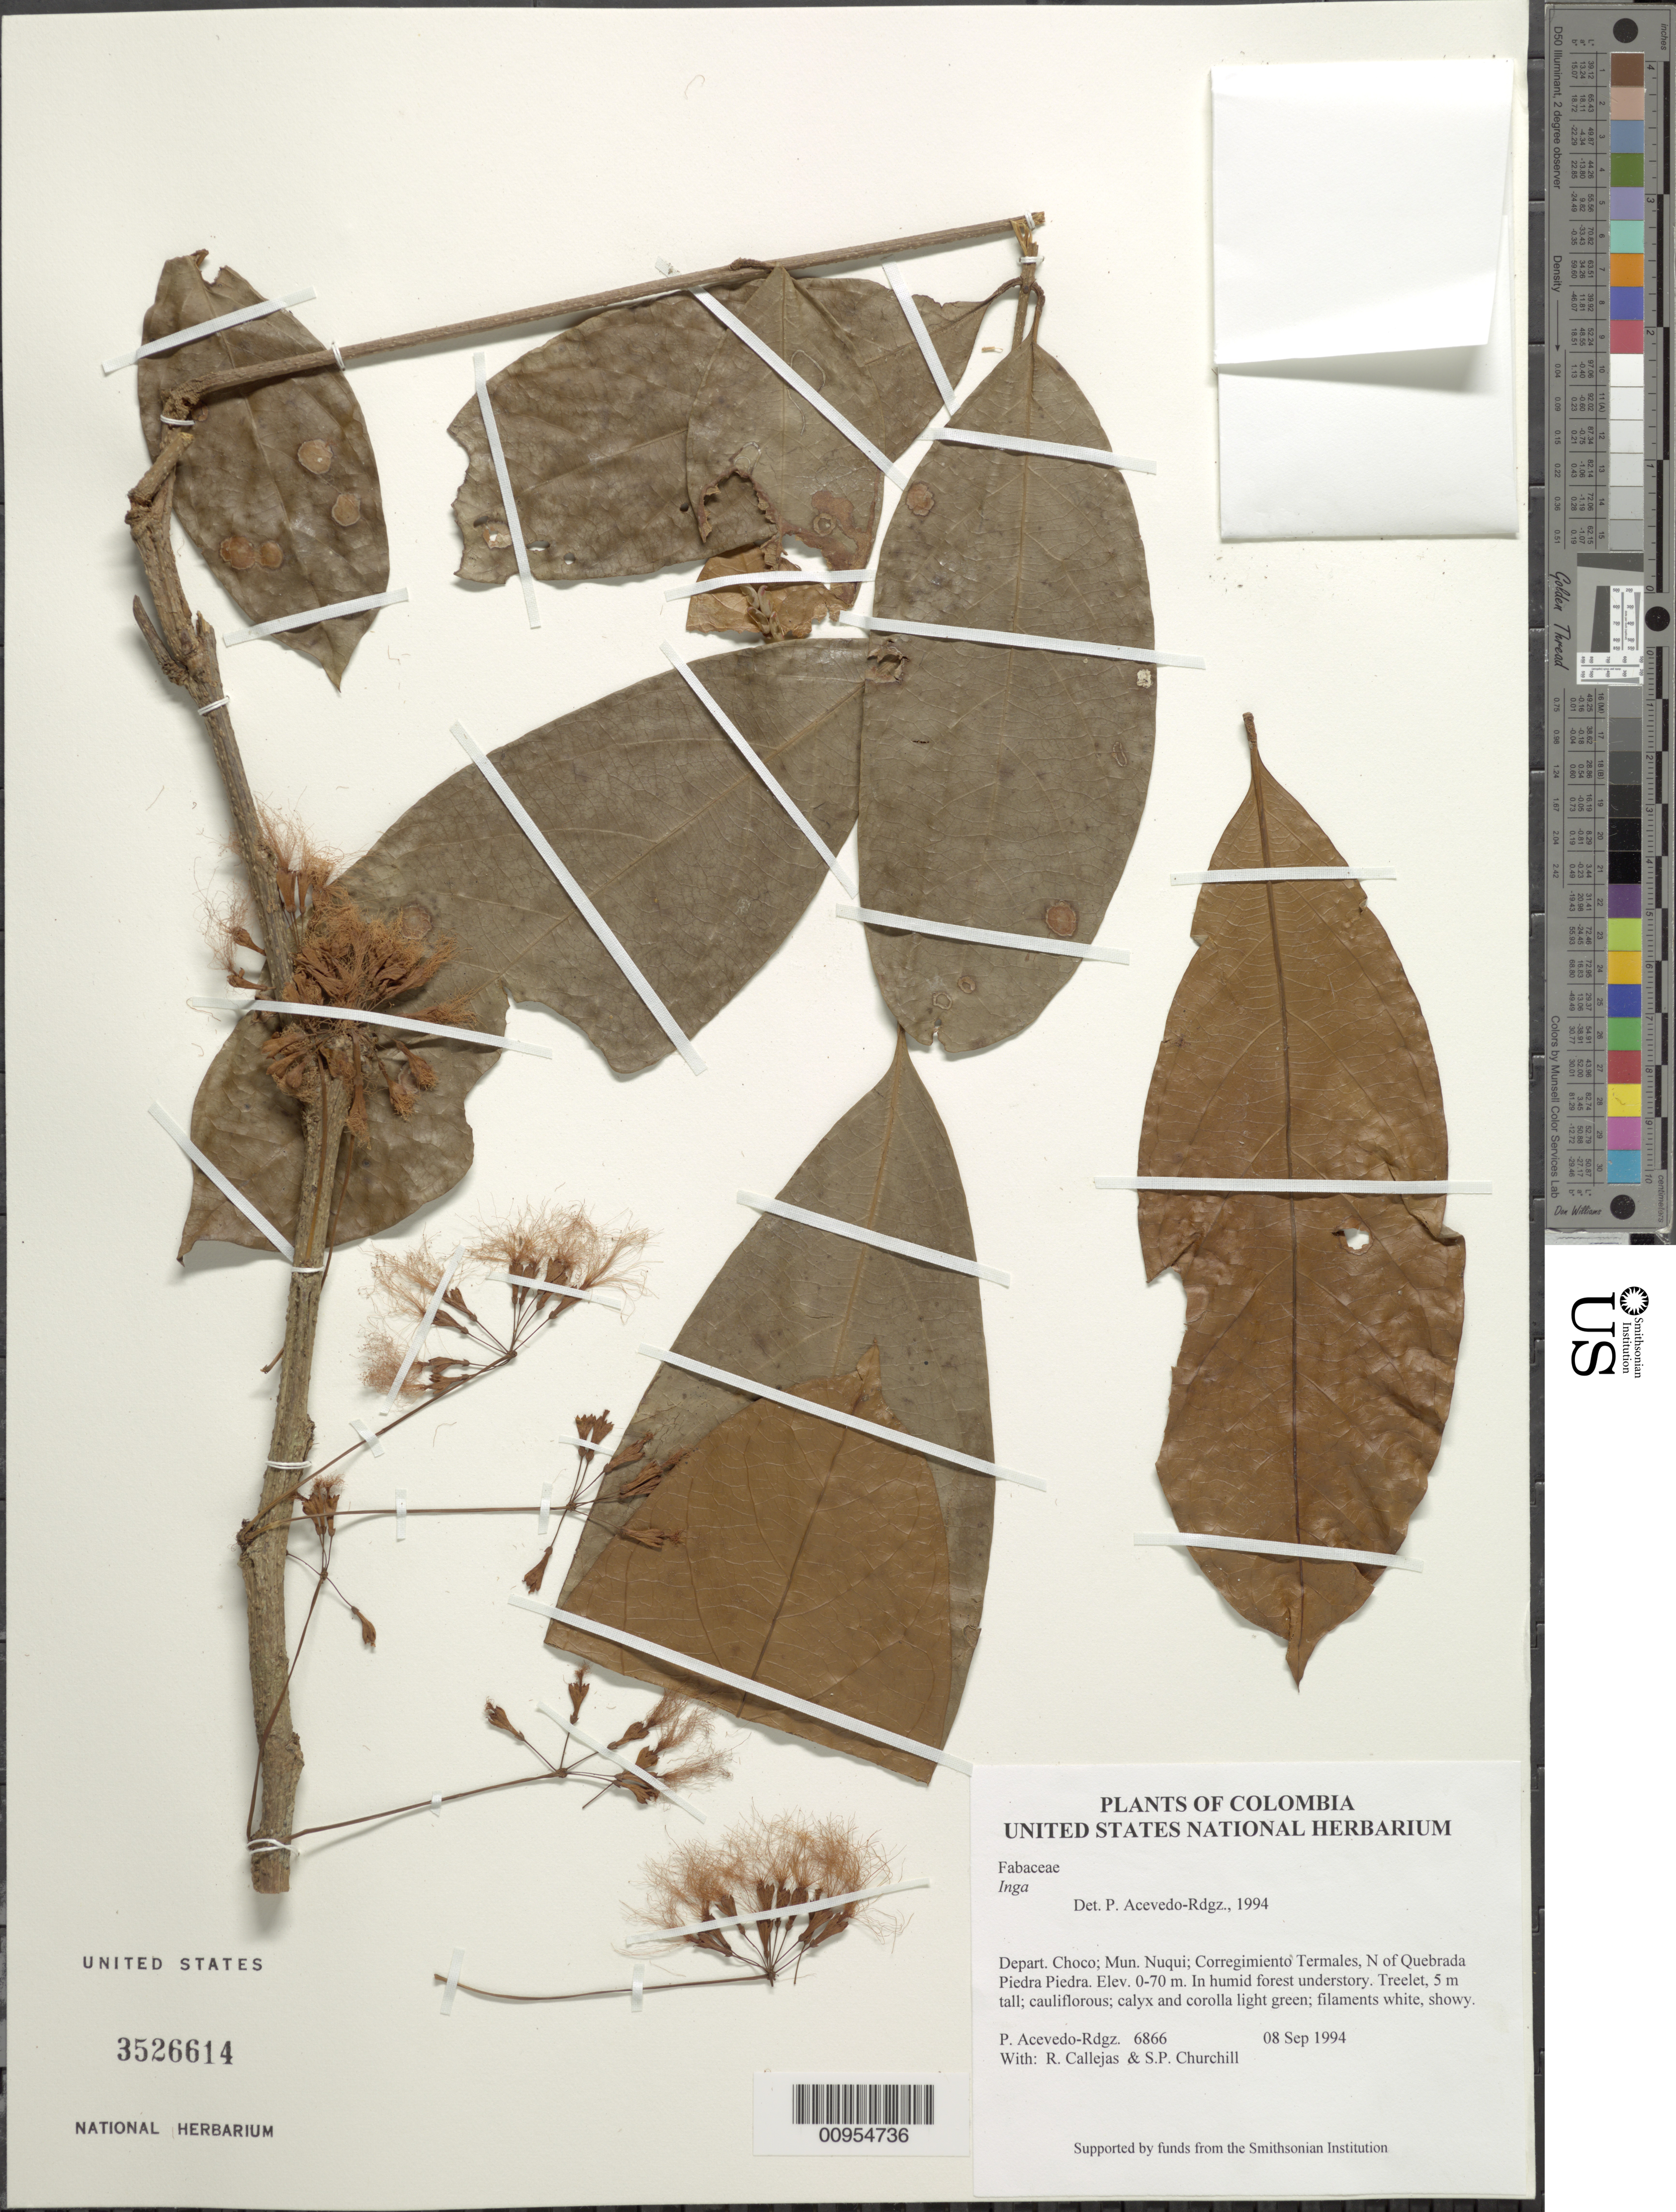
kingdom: Plantae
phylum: Tracheophyta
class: Magnoliopsida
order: Fabales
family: Fabaceae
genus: Inga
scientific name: Inga sp.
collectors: P. Acevedo-Rodr., R. Callejas & S. Churchill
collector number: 6866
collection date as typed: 08 Sep 1994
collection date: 1994-09-08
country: Colombia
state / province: Chocó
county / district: Nuqui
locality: Depart. Choco; Mun. Nuqui; Corregimiento Termales, N of Quebrada Piedra Piedra.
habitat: In humid forest understory.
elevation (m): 0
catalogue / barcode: US 3526614